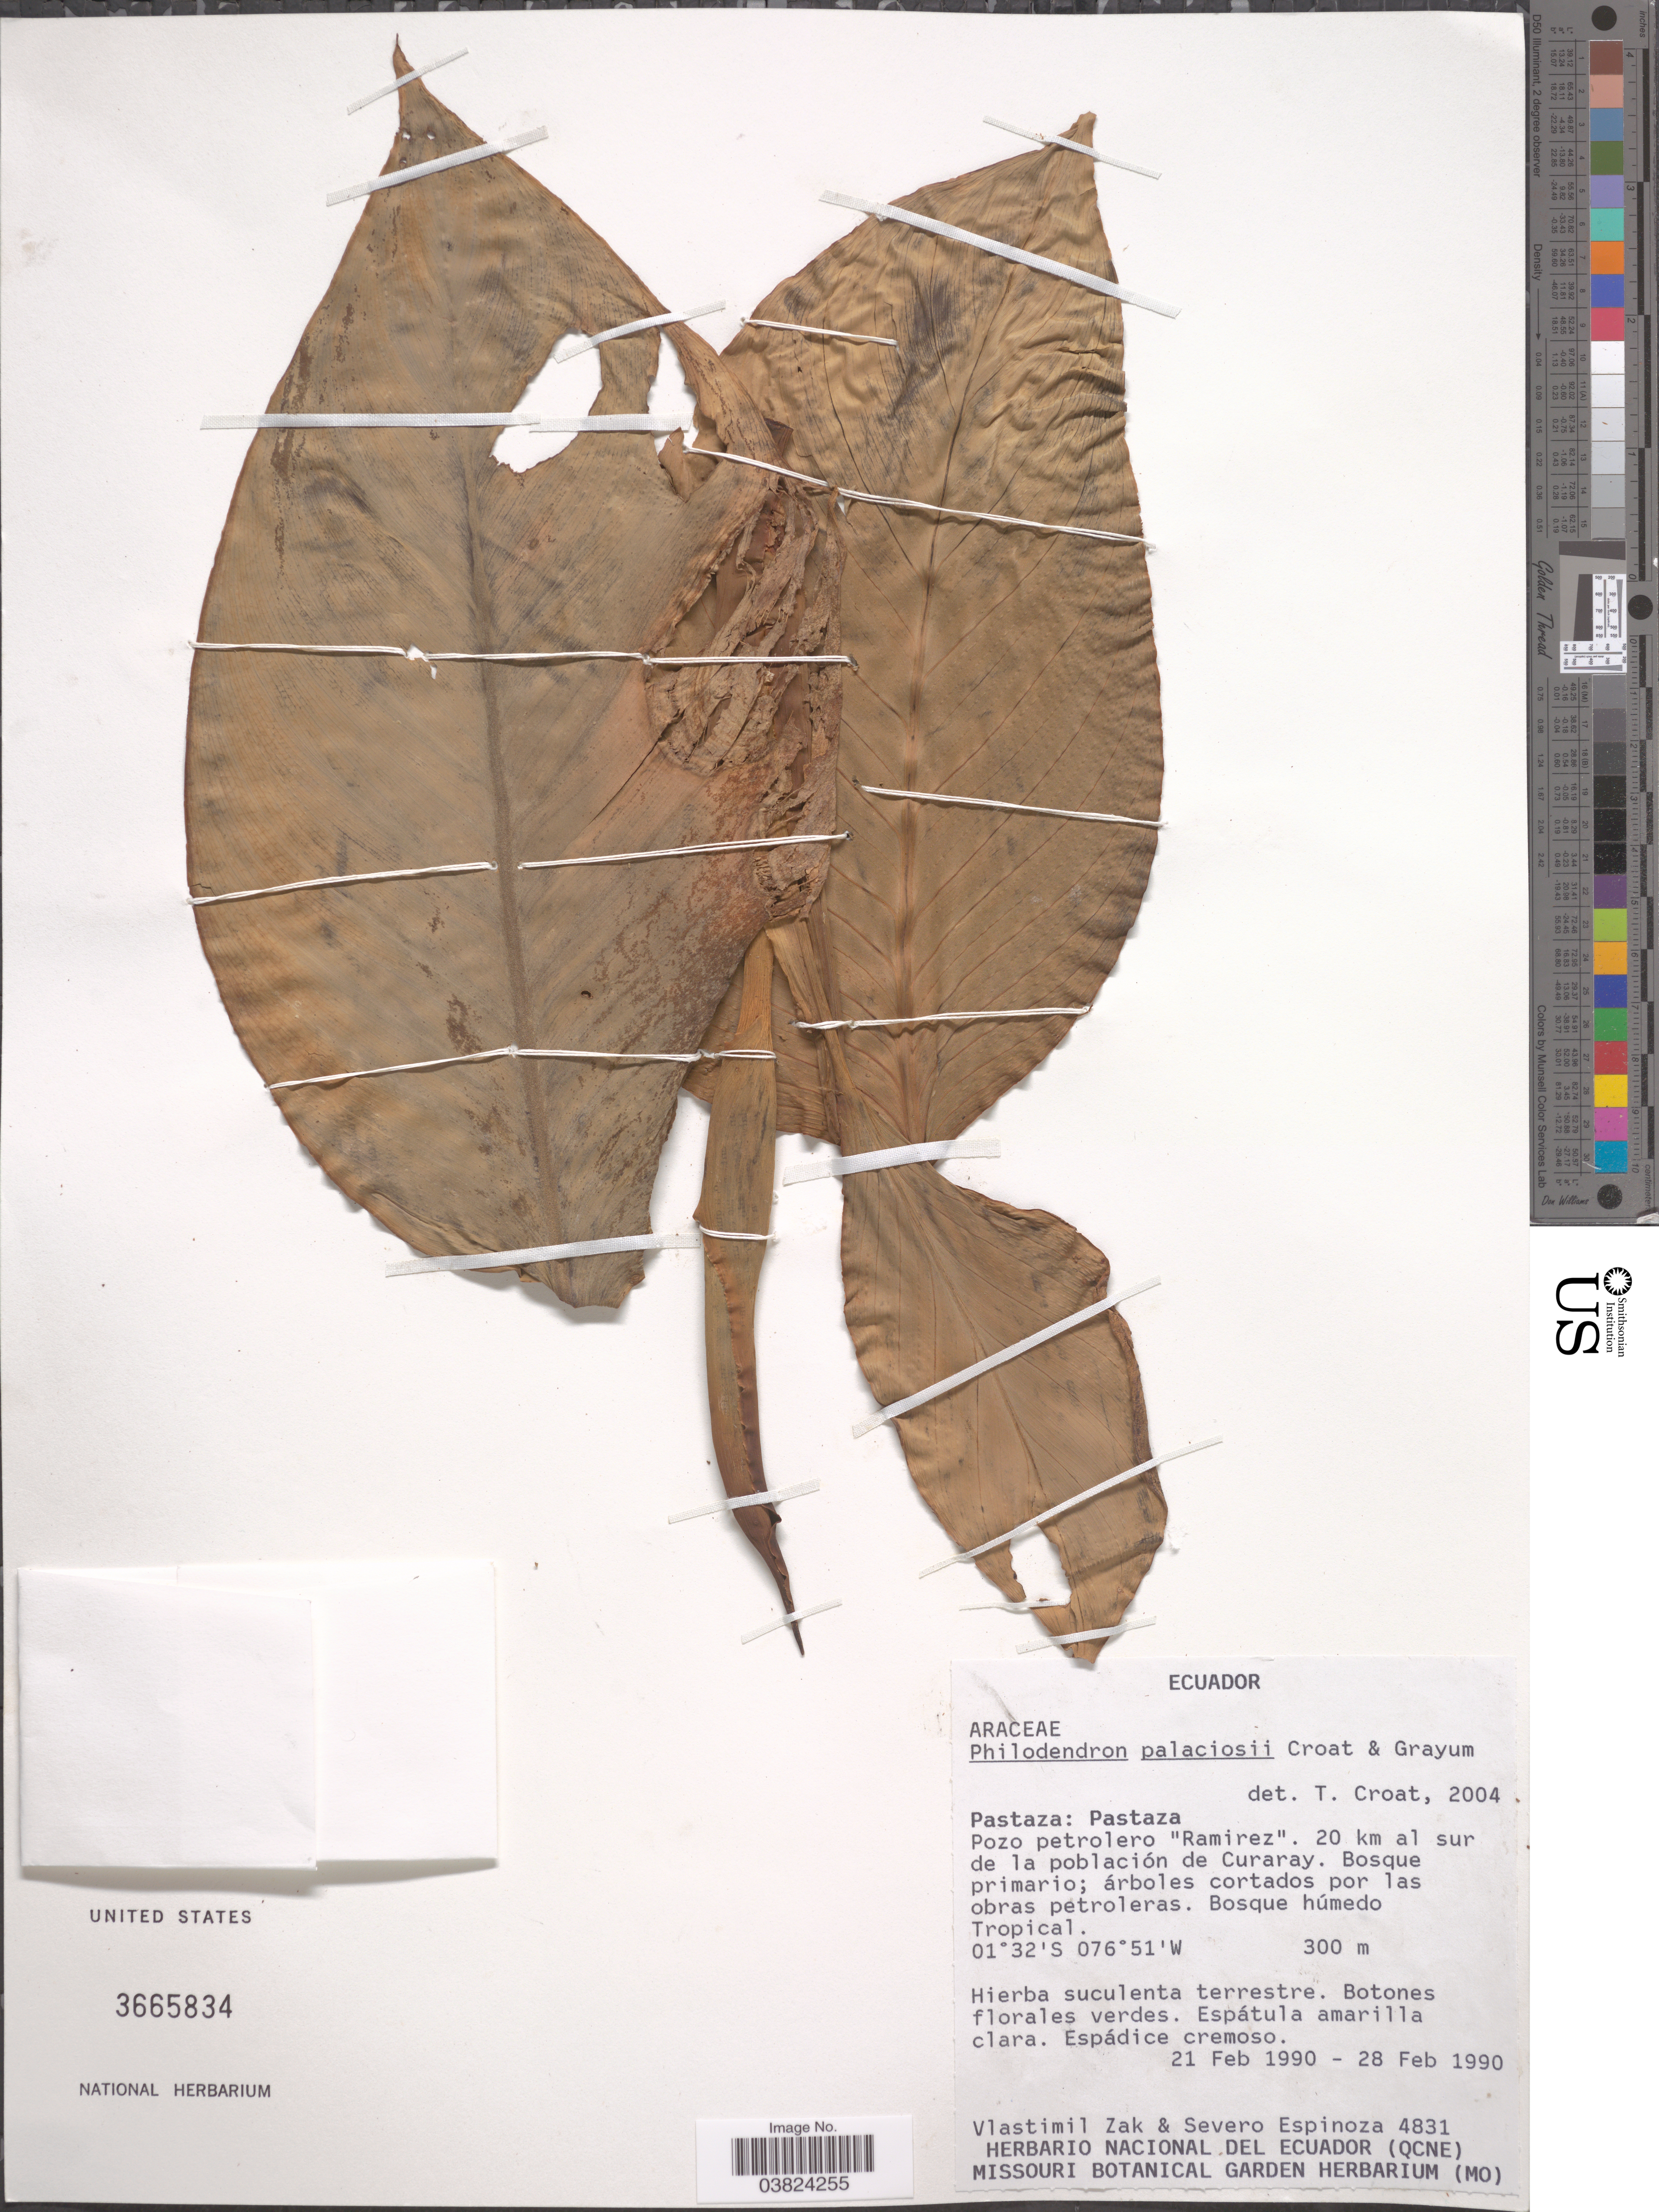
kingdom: Plantae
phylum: Tracheophyta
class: Liliopsida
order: Alismatales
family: Araceae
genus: Philodendron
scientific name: Philodendron palaciosii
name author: Croat & Grayum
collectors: V. Zak & S. Espinoza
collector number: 4831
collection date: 1990-02-21/1990-02-28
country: Ecuador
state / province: Pastaza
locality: Pastaza. Pozo petrolero 'Ramirez'. 20 km al sur de la población de Curaray. Bosque primario.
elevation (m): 300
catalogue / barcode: US 3665834